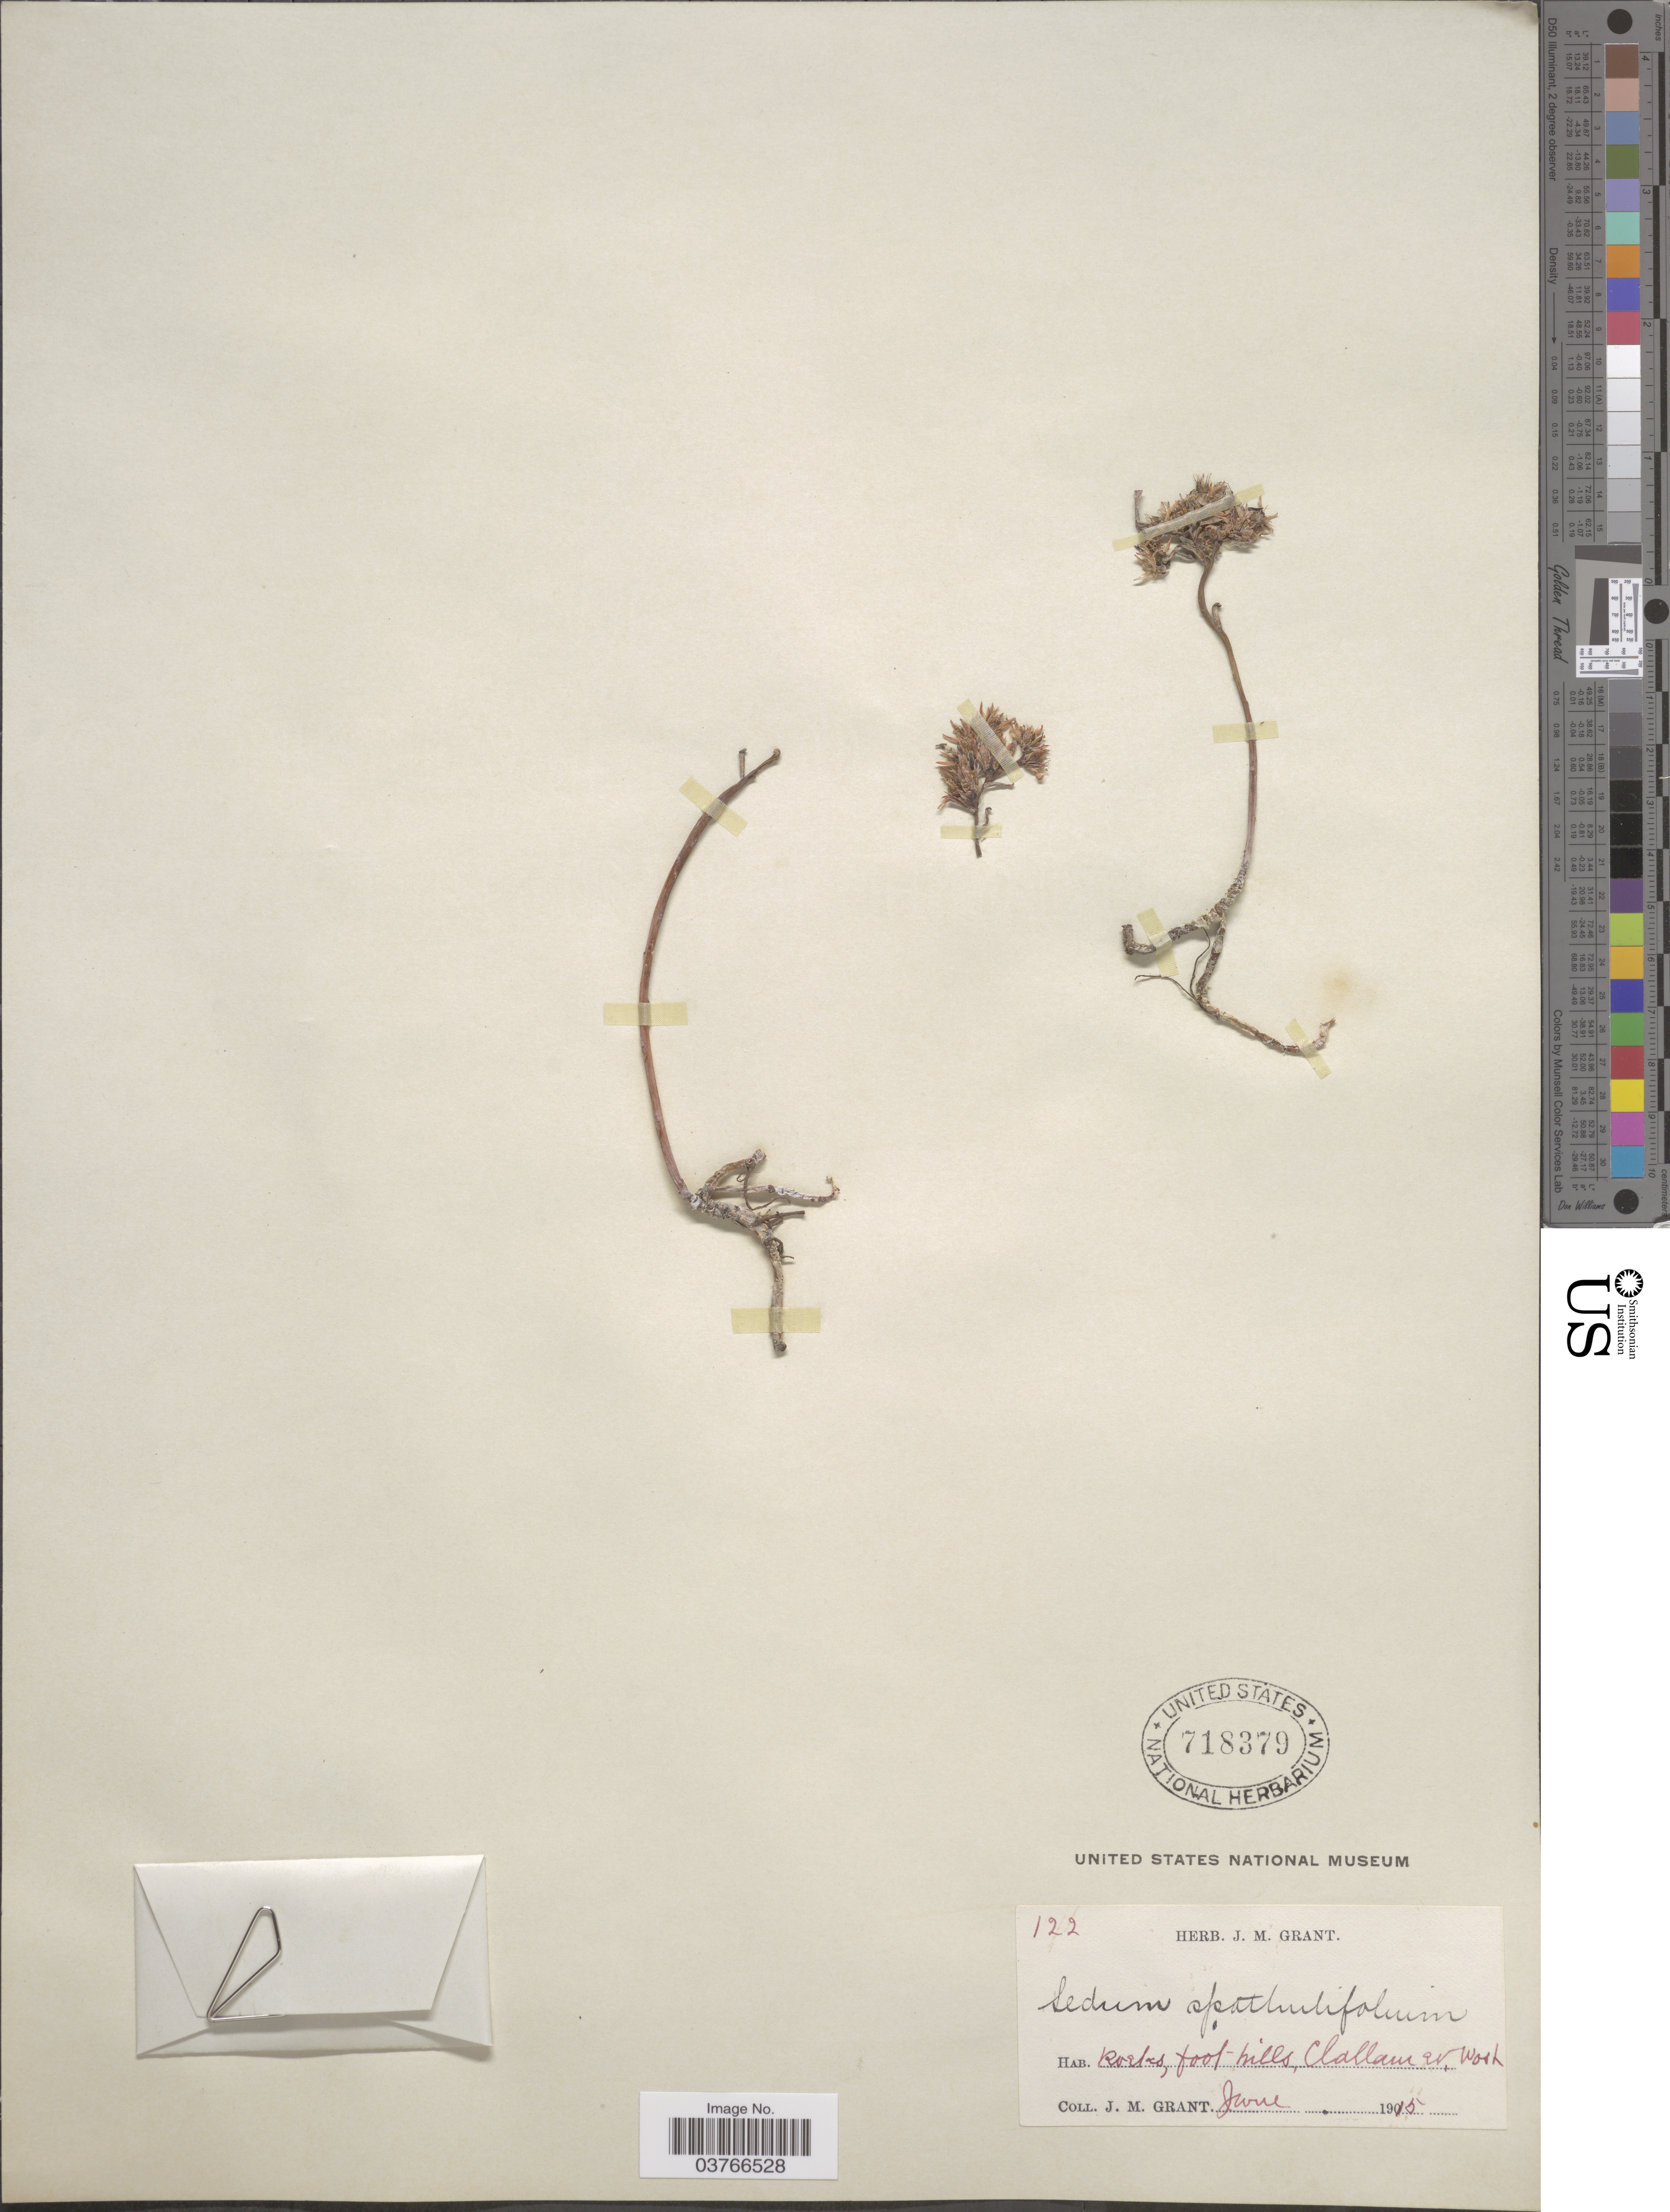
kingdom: Plantae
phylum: Tracheophyta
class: Magnoliopsida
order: Saxifragales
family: Crassulaceae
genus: Sedum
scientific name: Sedum spathulifolium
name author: Hook.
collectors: J. M. Grant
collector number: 122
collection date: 1915-06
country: United States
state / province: Washington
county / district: Clallam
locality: Rocks, foot-hills, Clallam Co.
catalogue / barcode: US 718379